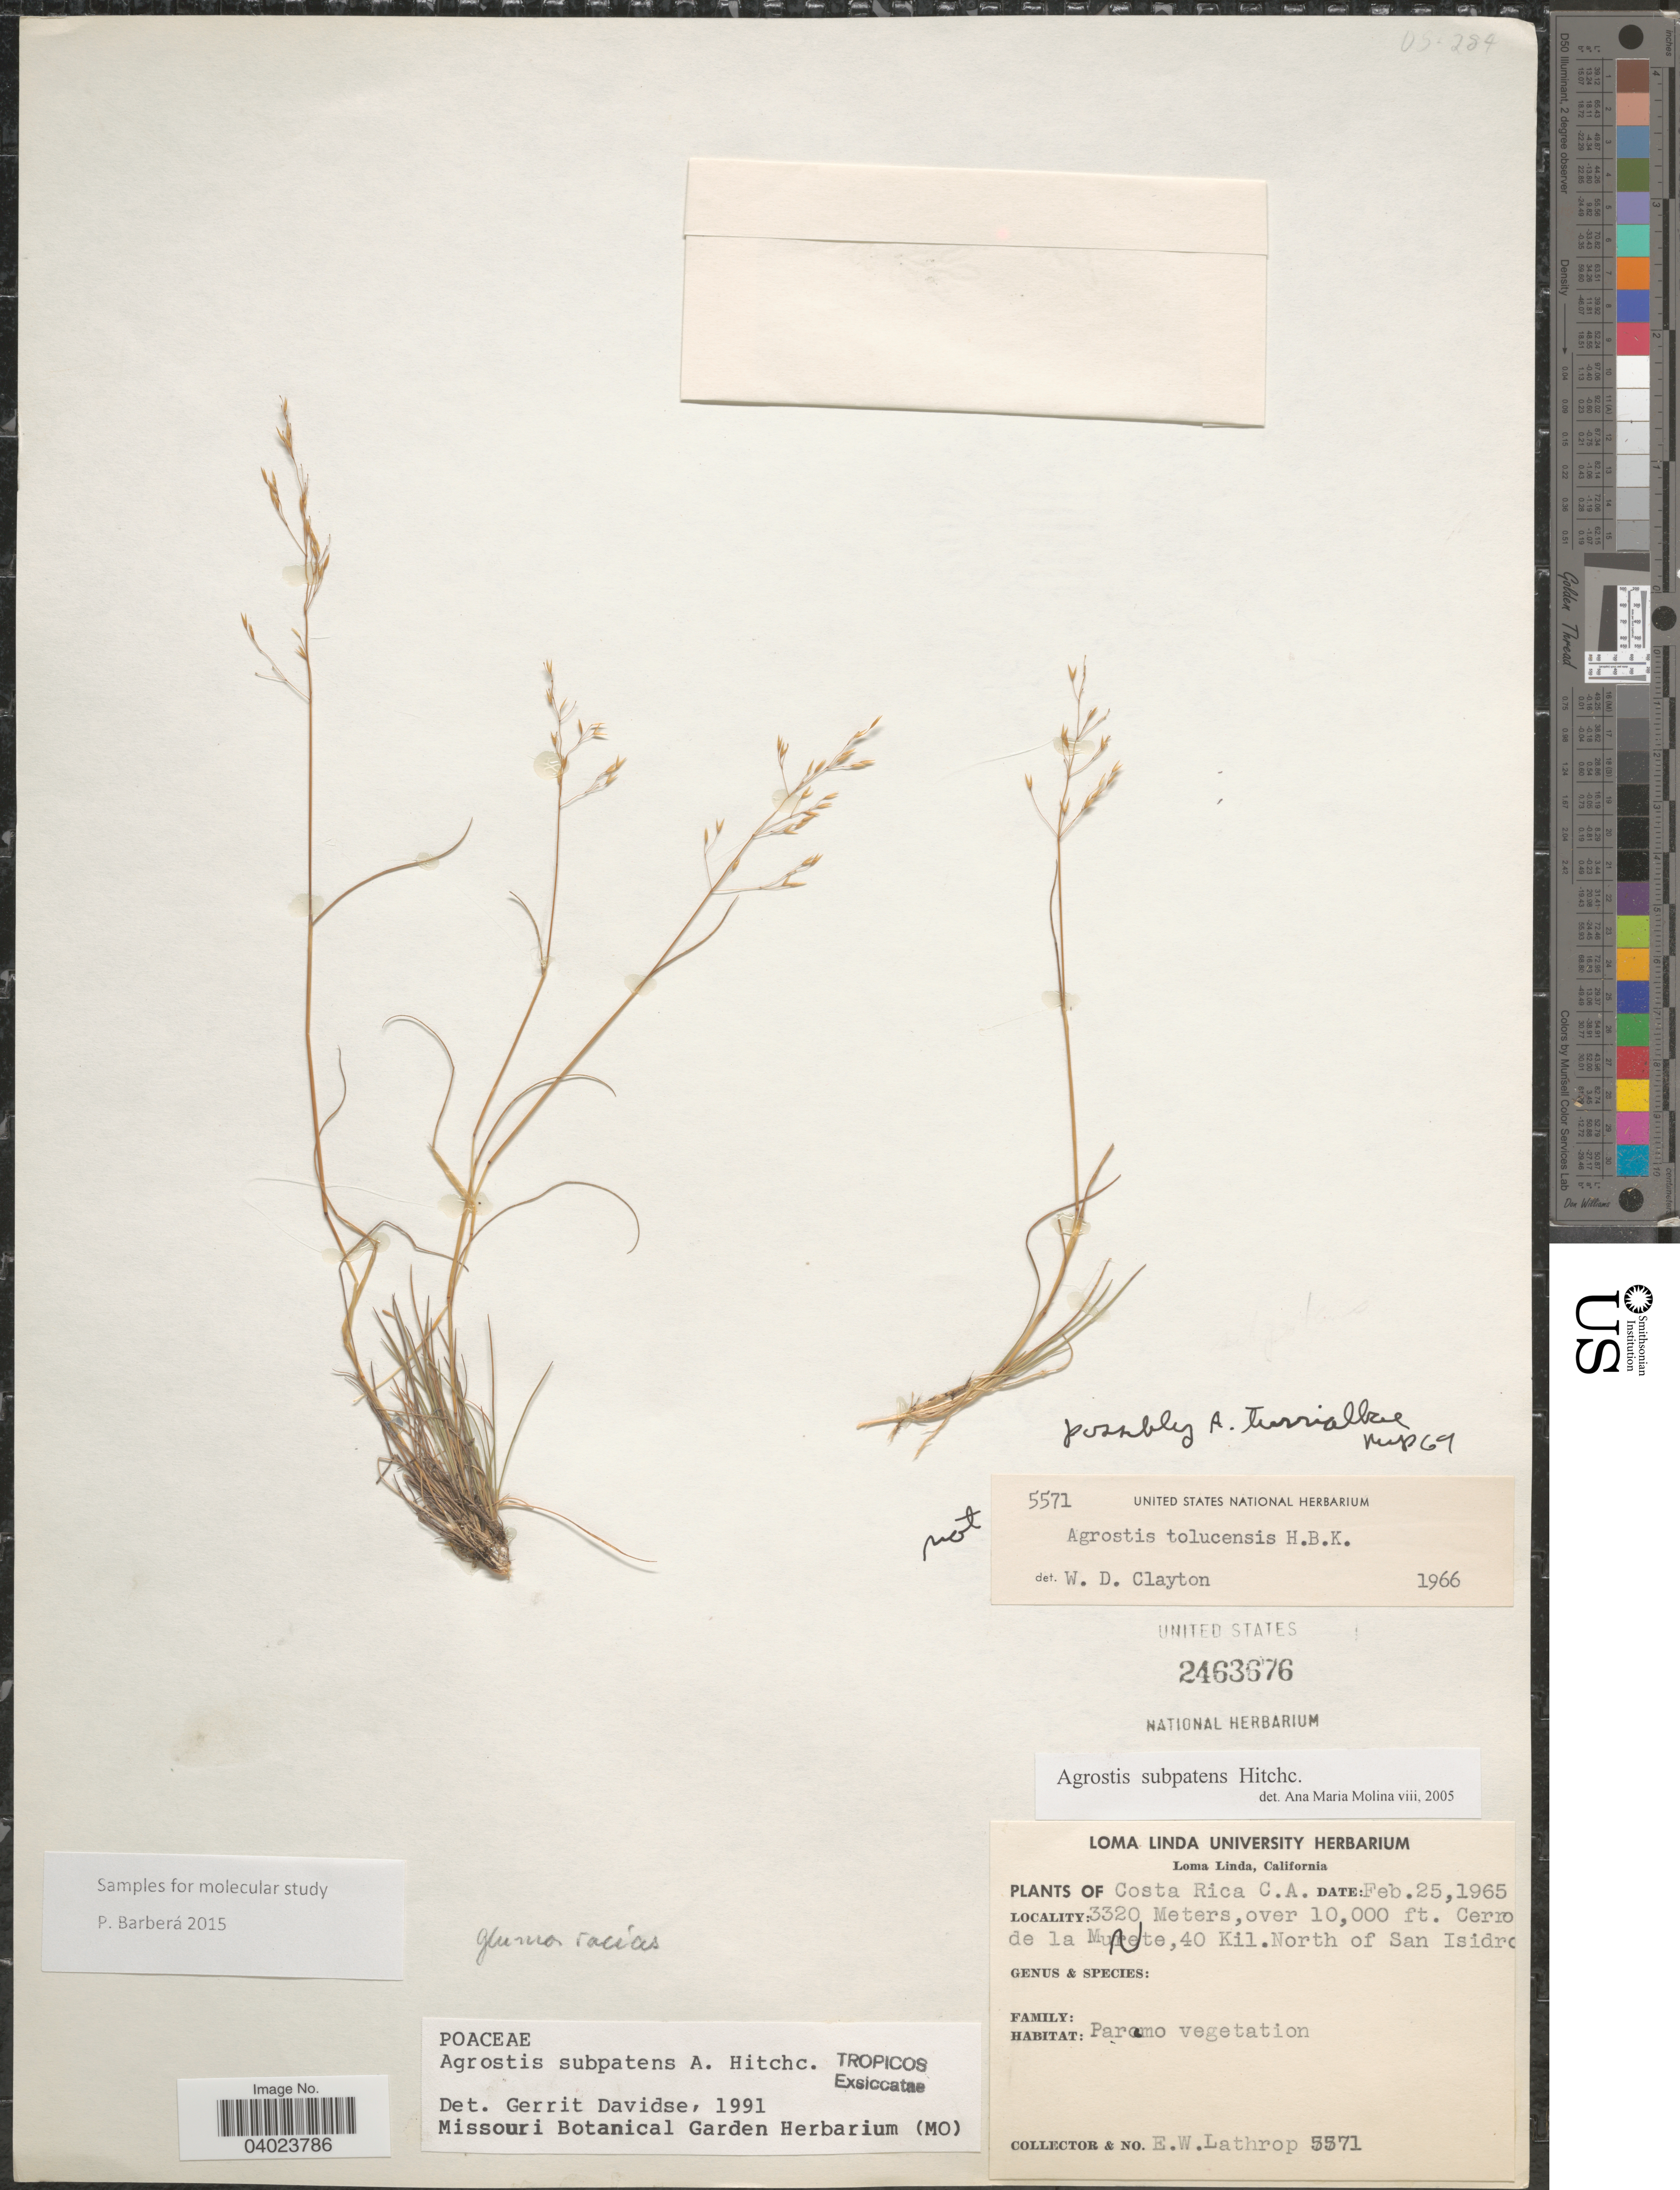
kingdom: Plantae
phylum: Tracheophyta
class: Liliopsida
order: Poales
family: Poaceae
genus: Agrostis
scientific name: Agrostis subpatens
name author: Hitchc.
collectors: E. W. Lathrop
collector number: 5571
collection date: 1965-02-25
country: Costa Rica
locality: Cerro de la Muerte, 40 kil. North of San Isidro.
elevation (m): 3320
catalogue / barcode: US 2463676